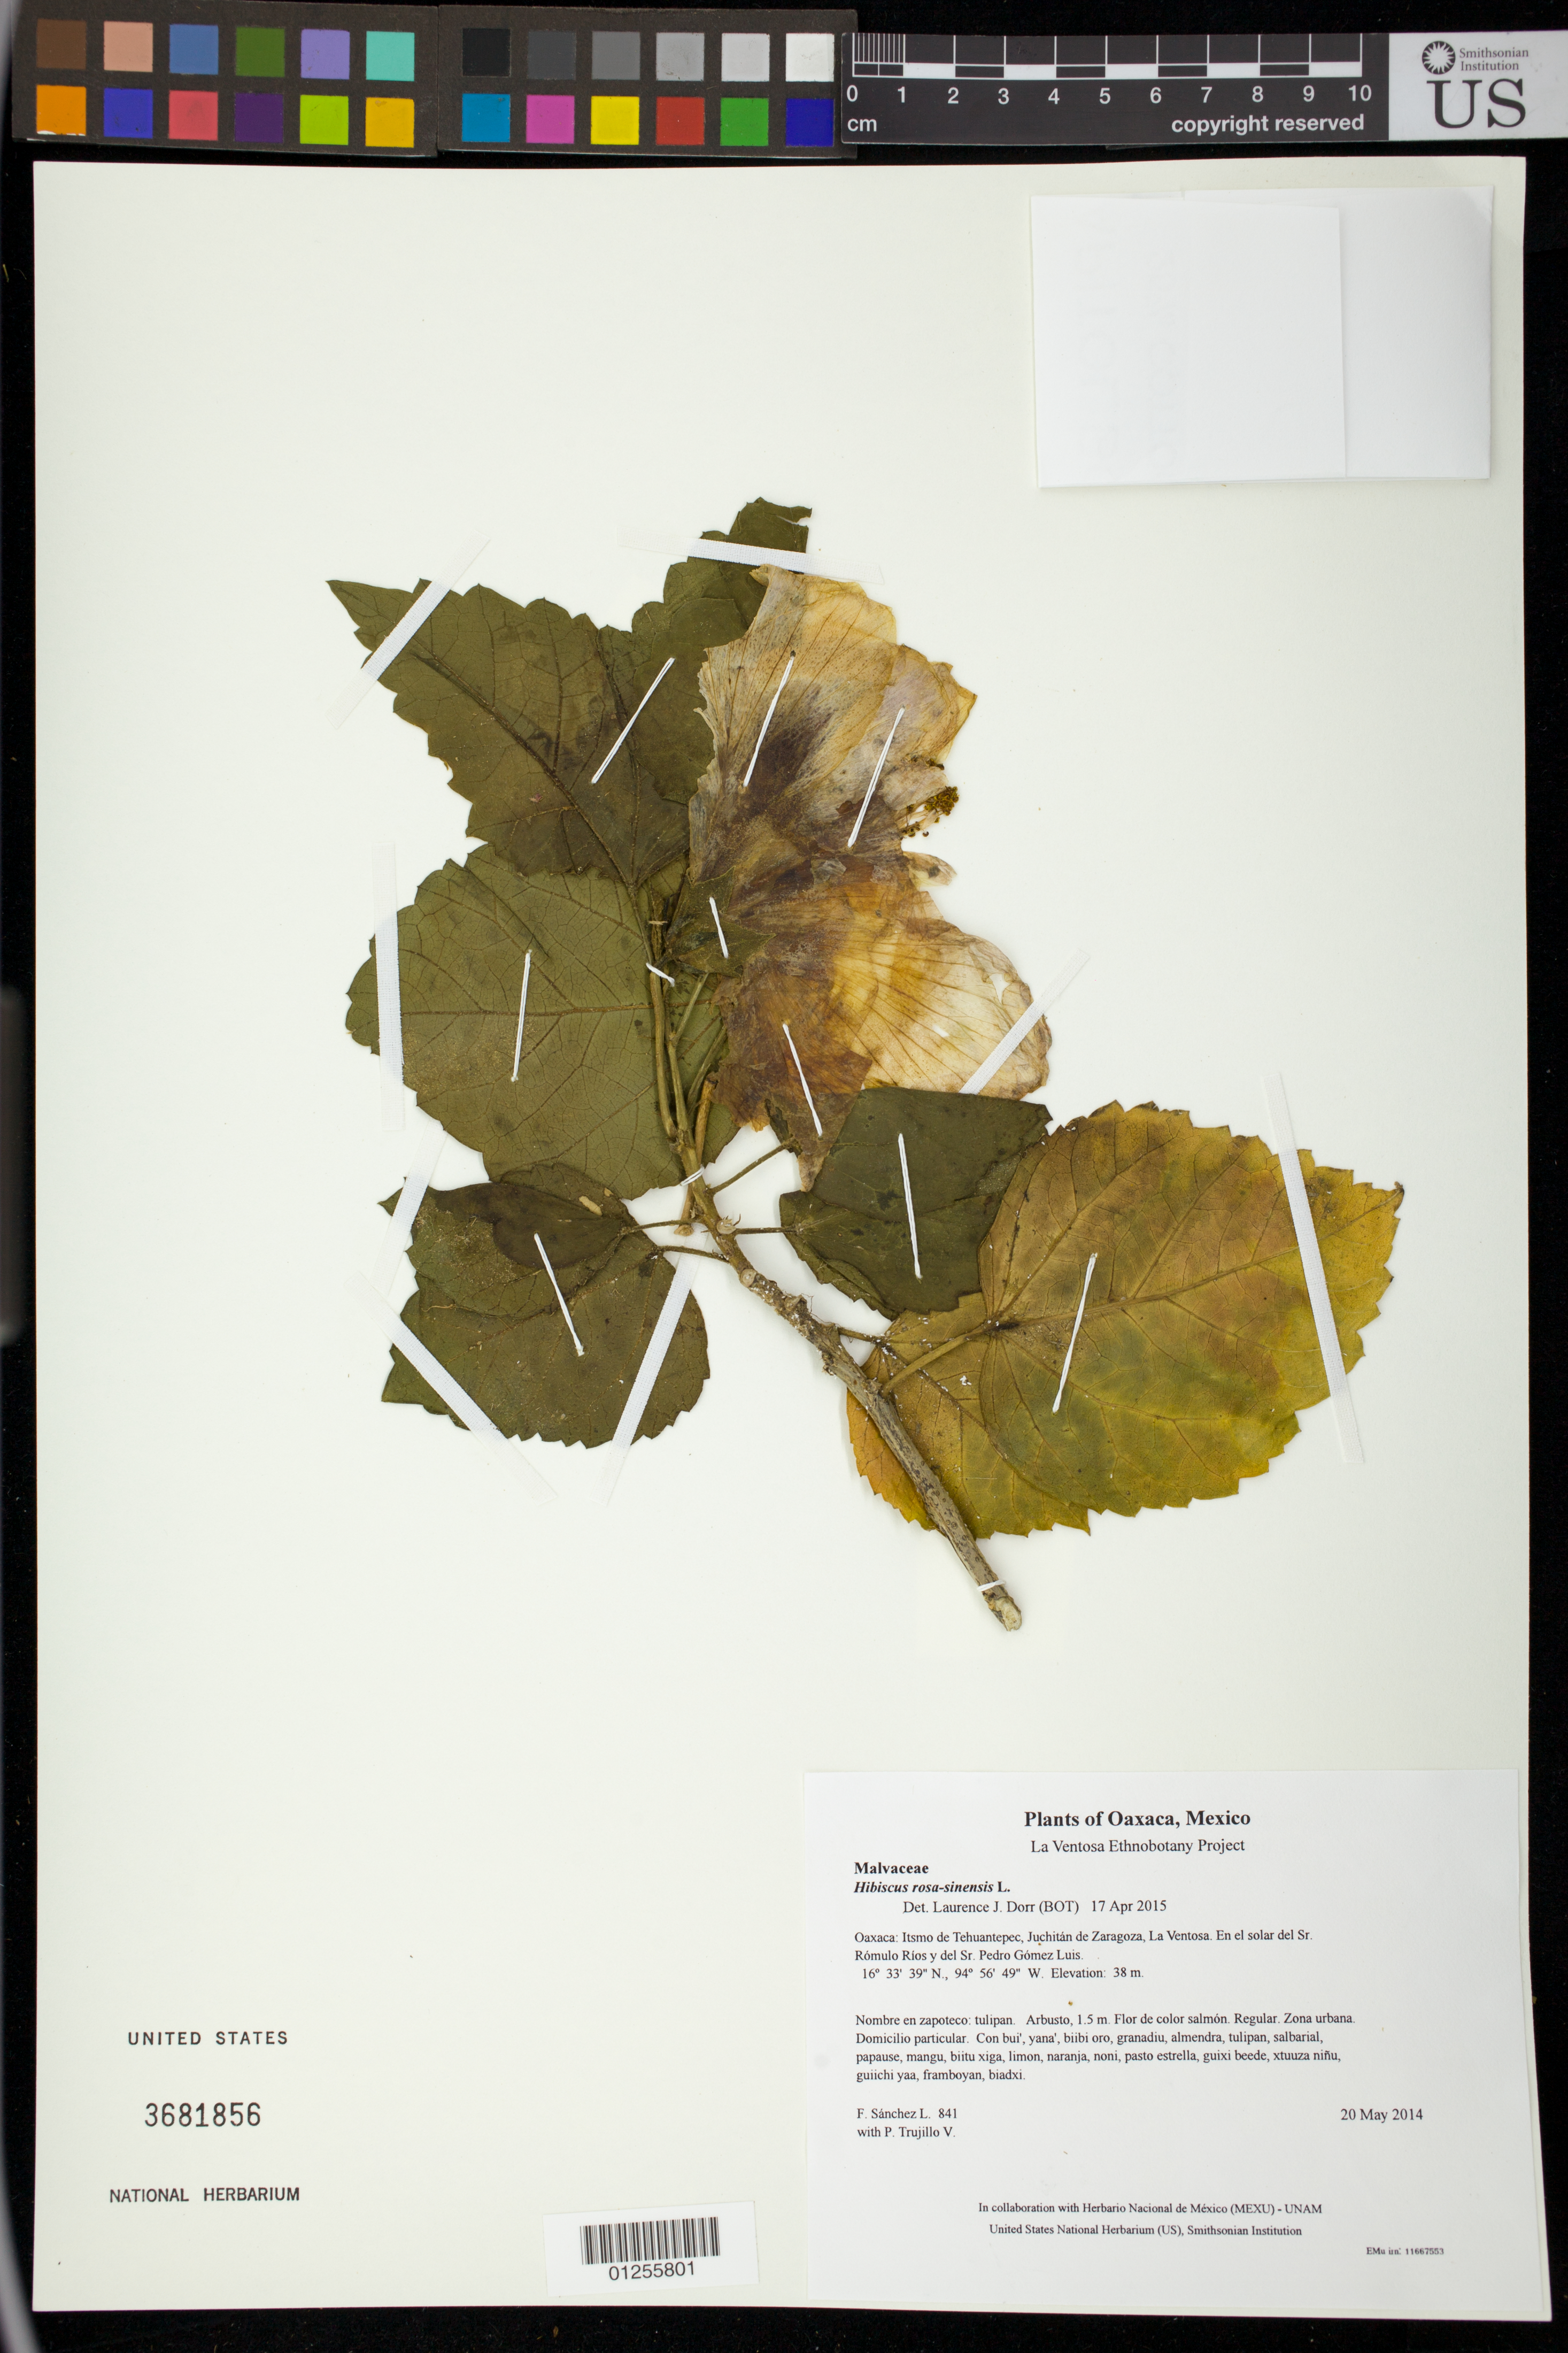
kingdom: Plantae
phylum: Tracheophyta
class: Magnoliopsida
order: Malvales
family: Malvaceae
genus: Hibiscus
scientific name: Hibiscus rosa-sinensis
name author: L.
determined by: Dorr, L. J., (BOT), Smithsonian Institution - National Museum of Natural History (UNITED STATES)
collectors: F. Sánchez L. & P. Trujillo V.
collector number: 841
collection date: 2014-05-20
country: Mexico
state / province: Oaxaca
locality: Itsmo de Tehuantepec, Juchitán de Zaragoza, La Ventosa. En el solar del Sr. Rómulo Ríos y del Sr. Pedro Gómez Luis.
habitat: Zona urbana. Domicilio particular.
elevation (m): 38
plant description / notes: JEBOT, MEXU, US; Yaga bandaga. 1.5 m. Guie' salmon. Nuu.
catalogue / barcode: US 3681856